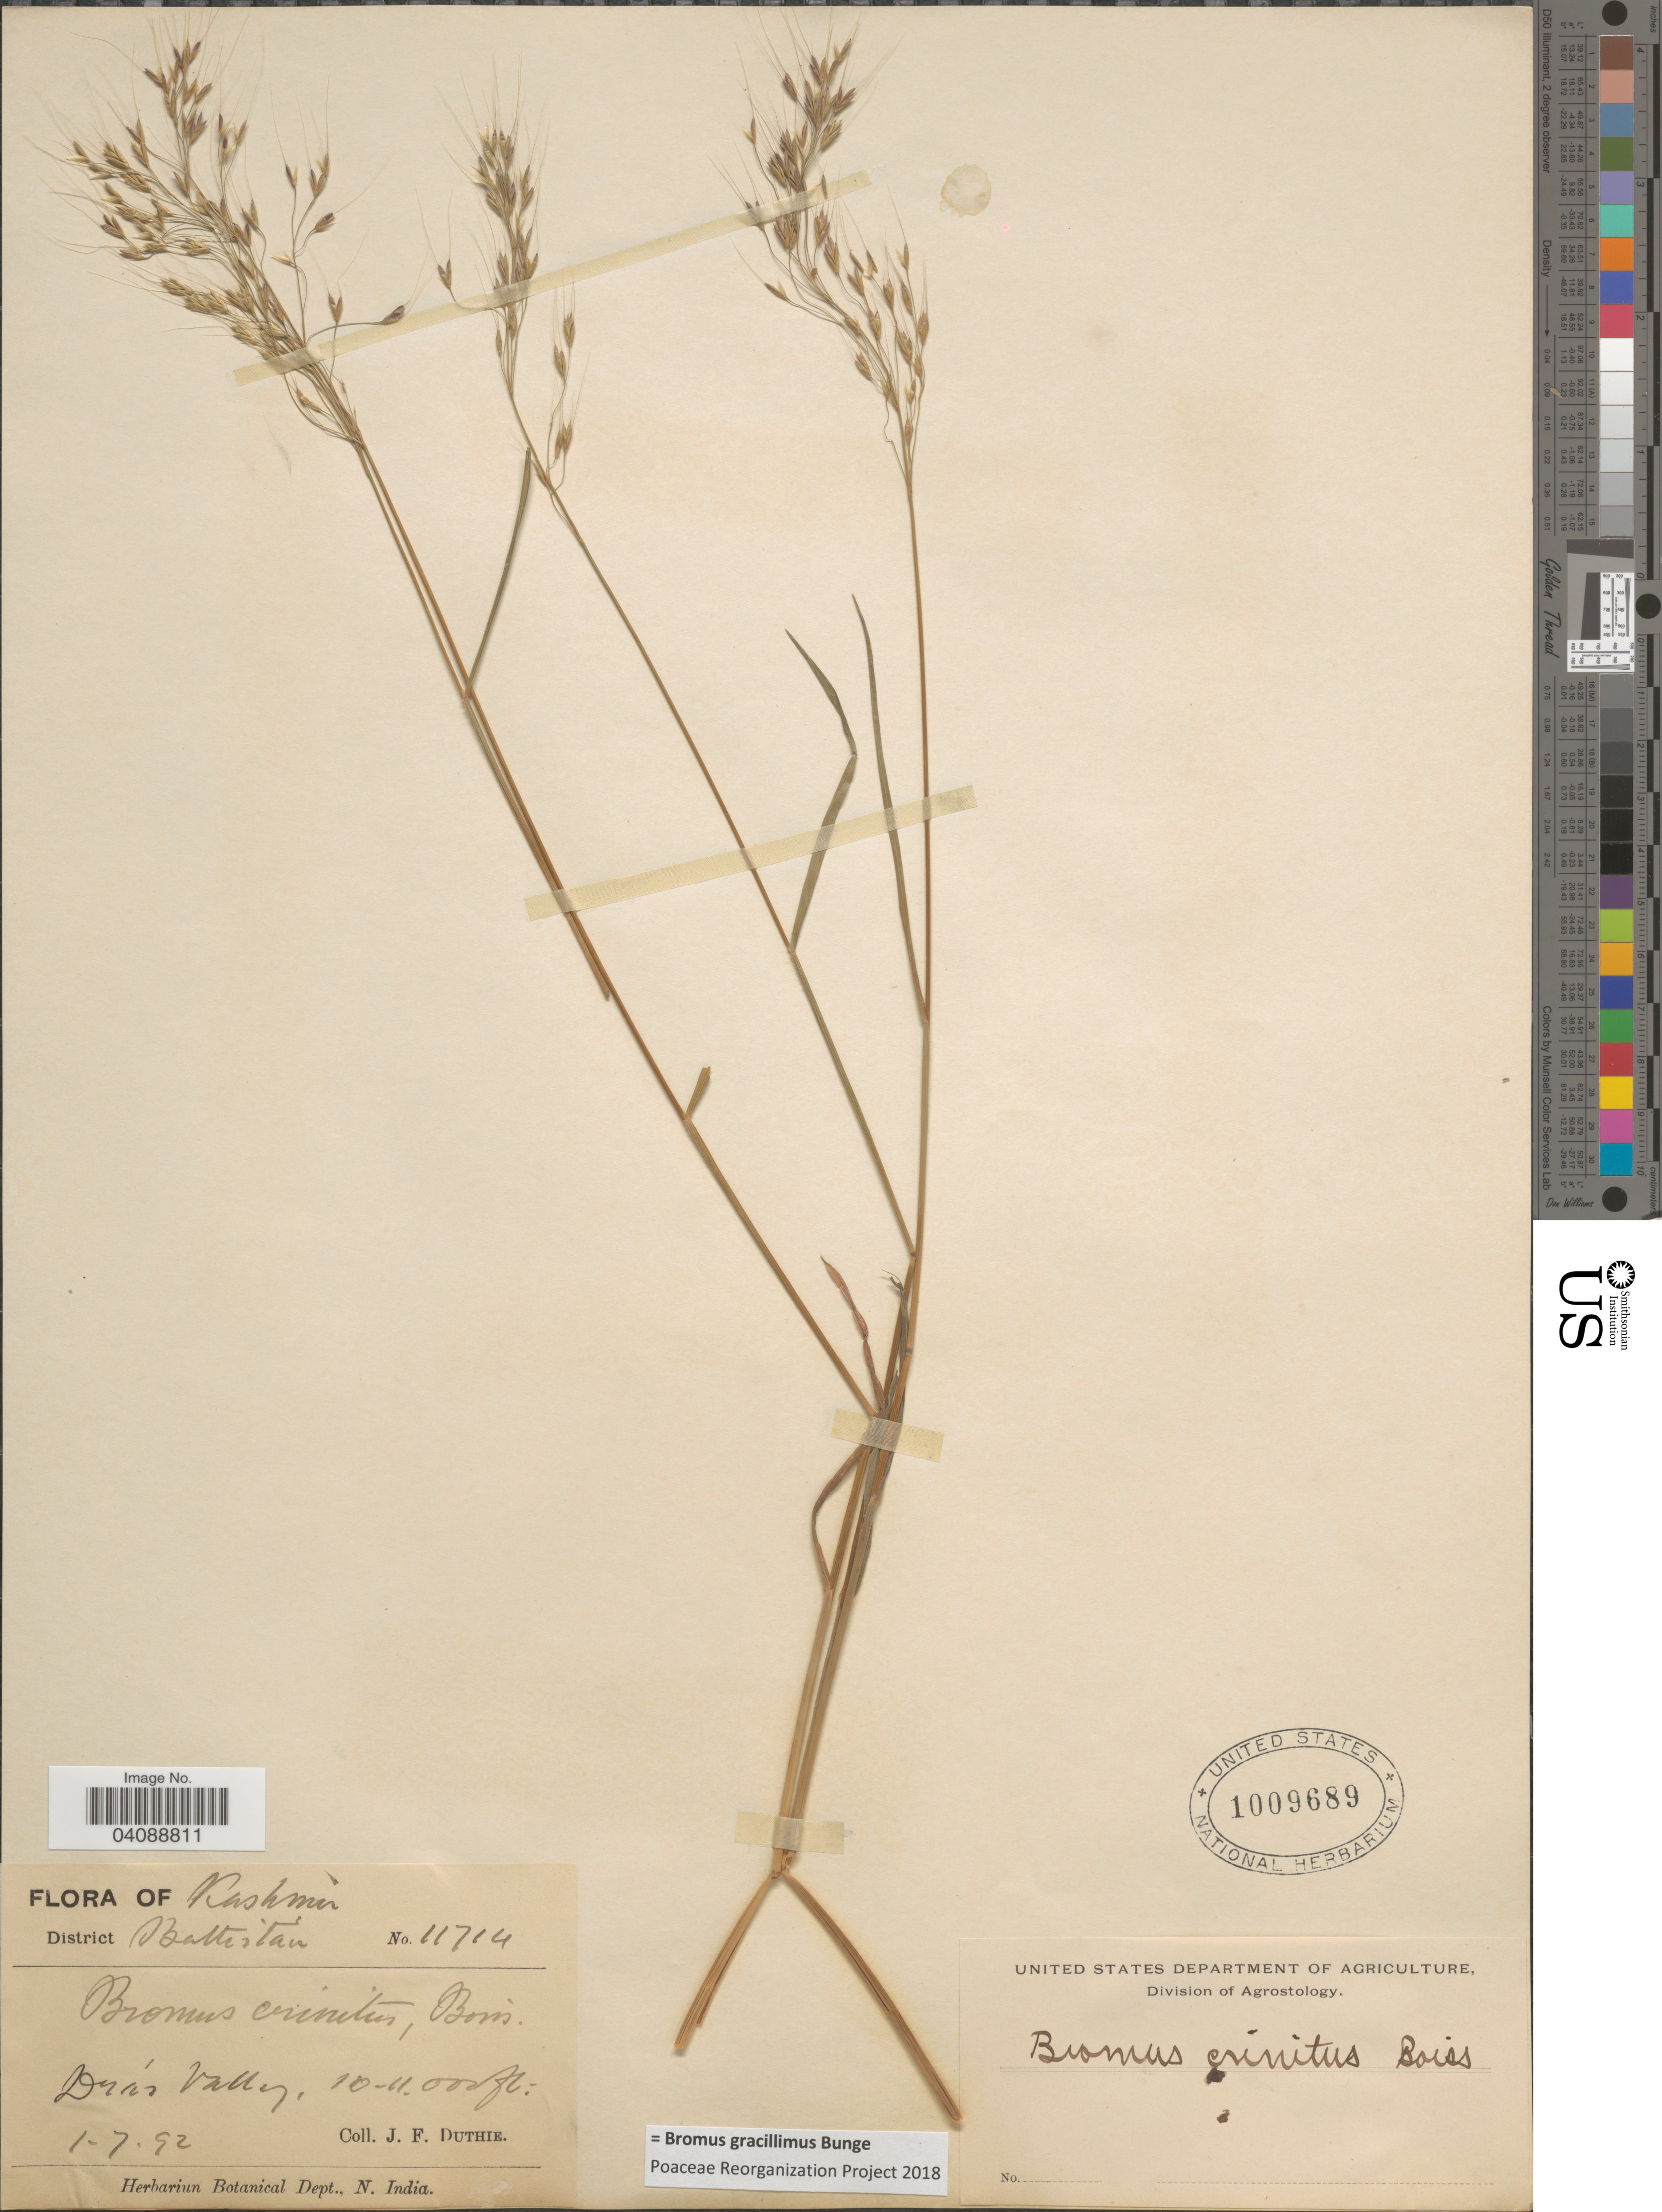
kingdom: Plantae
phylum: Tracheophyta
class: Liliopsida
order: Poales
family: Poaceae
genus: Bromus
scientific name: Bromus gracillimus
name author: Bunge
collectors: J. F. Duthie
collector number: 11714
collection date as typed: Transcribed d/m/y: 1/7/92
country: India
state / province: Jammu and Kashmir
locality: Kashmir. District Baltistan. Dras Valley.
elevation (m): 3048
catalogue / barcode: US 1009689